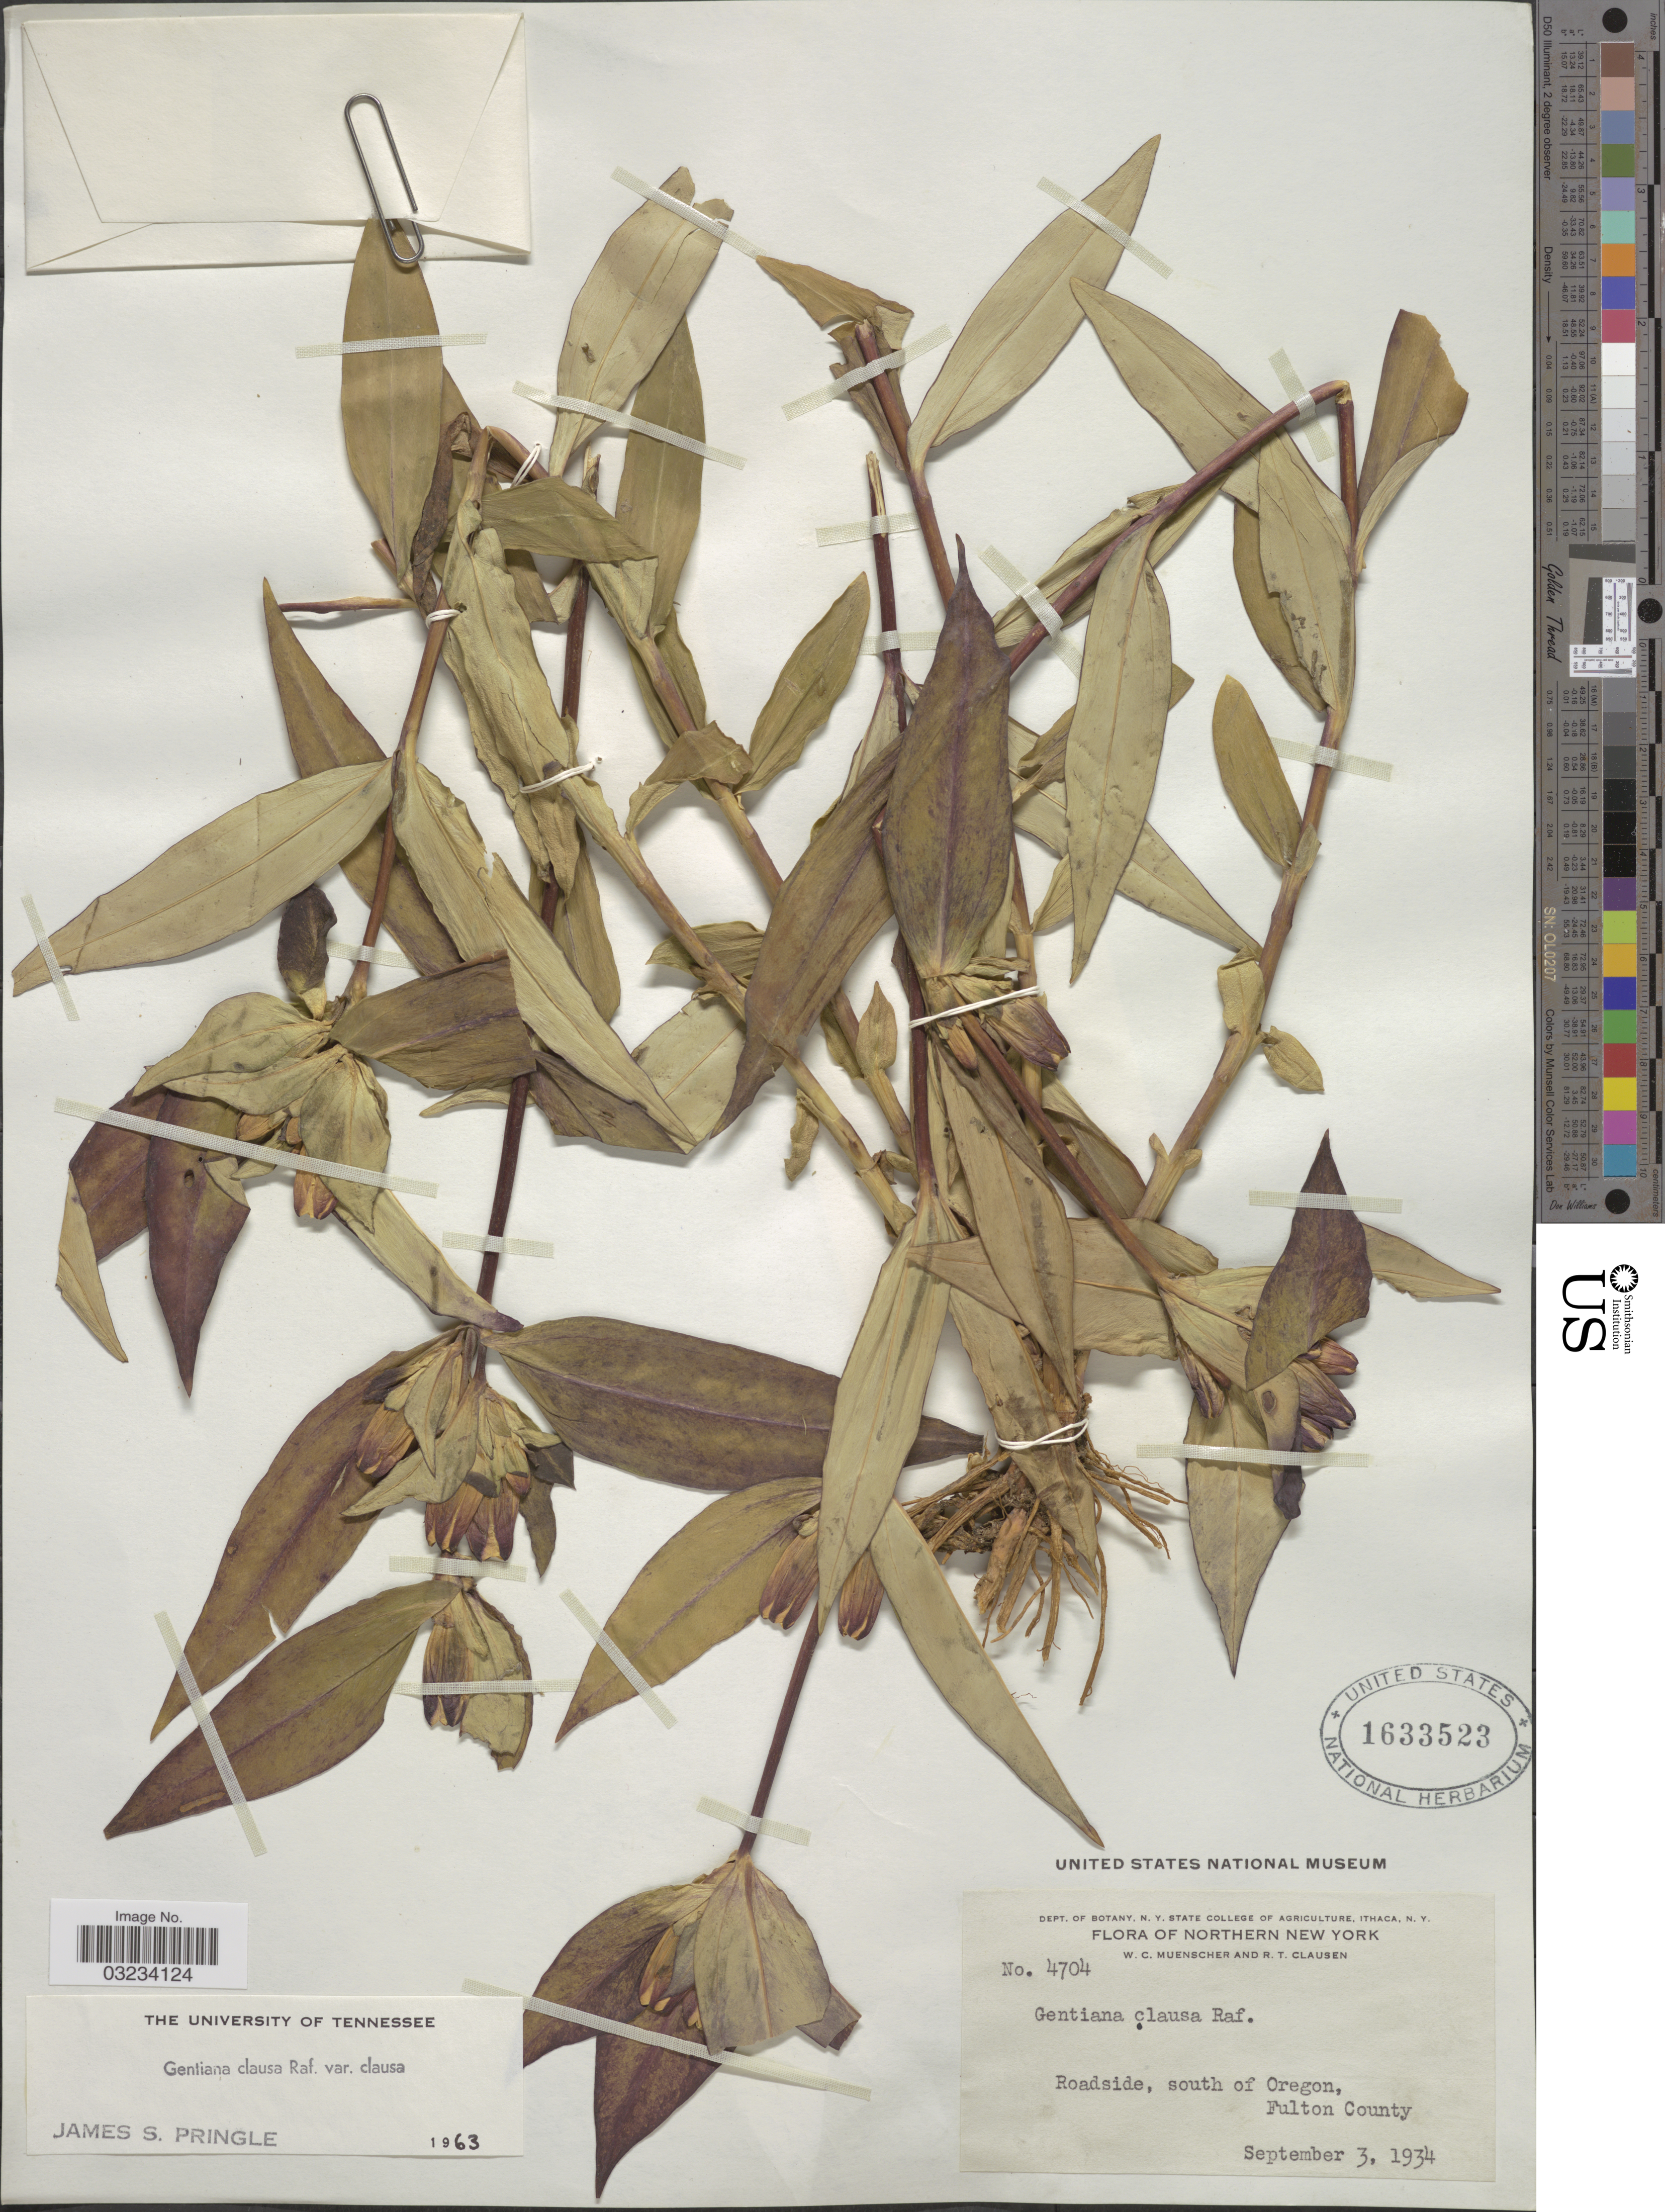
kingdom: Plantae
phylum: Tracheophyta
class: Magnoliopsida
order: Gentianales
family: Gentianaceae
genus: Gentiana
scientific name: Gentiana clausa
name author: Raf.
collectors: W. Muenscher & R. T. Clausen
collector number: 4704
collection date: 1934-09-03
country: United States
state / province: New York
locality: Northern New York, Roadside, south of Oregon, Fulton County.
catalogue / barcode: US 1633523